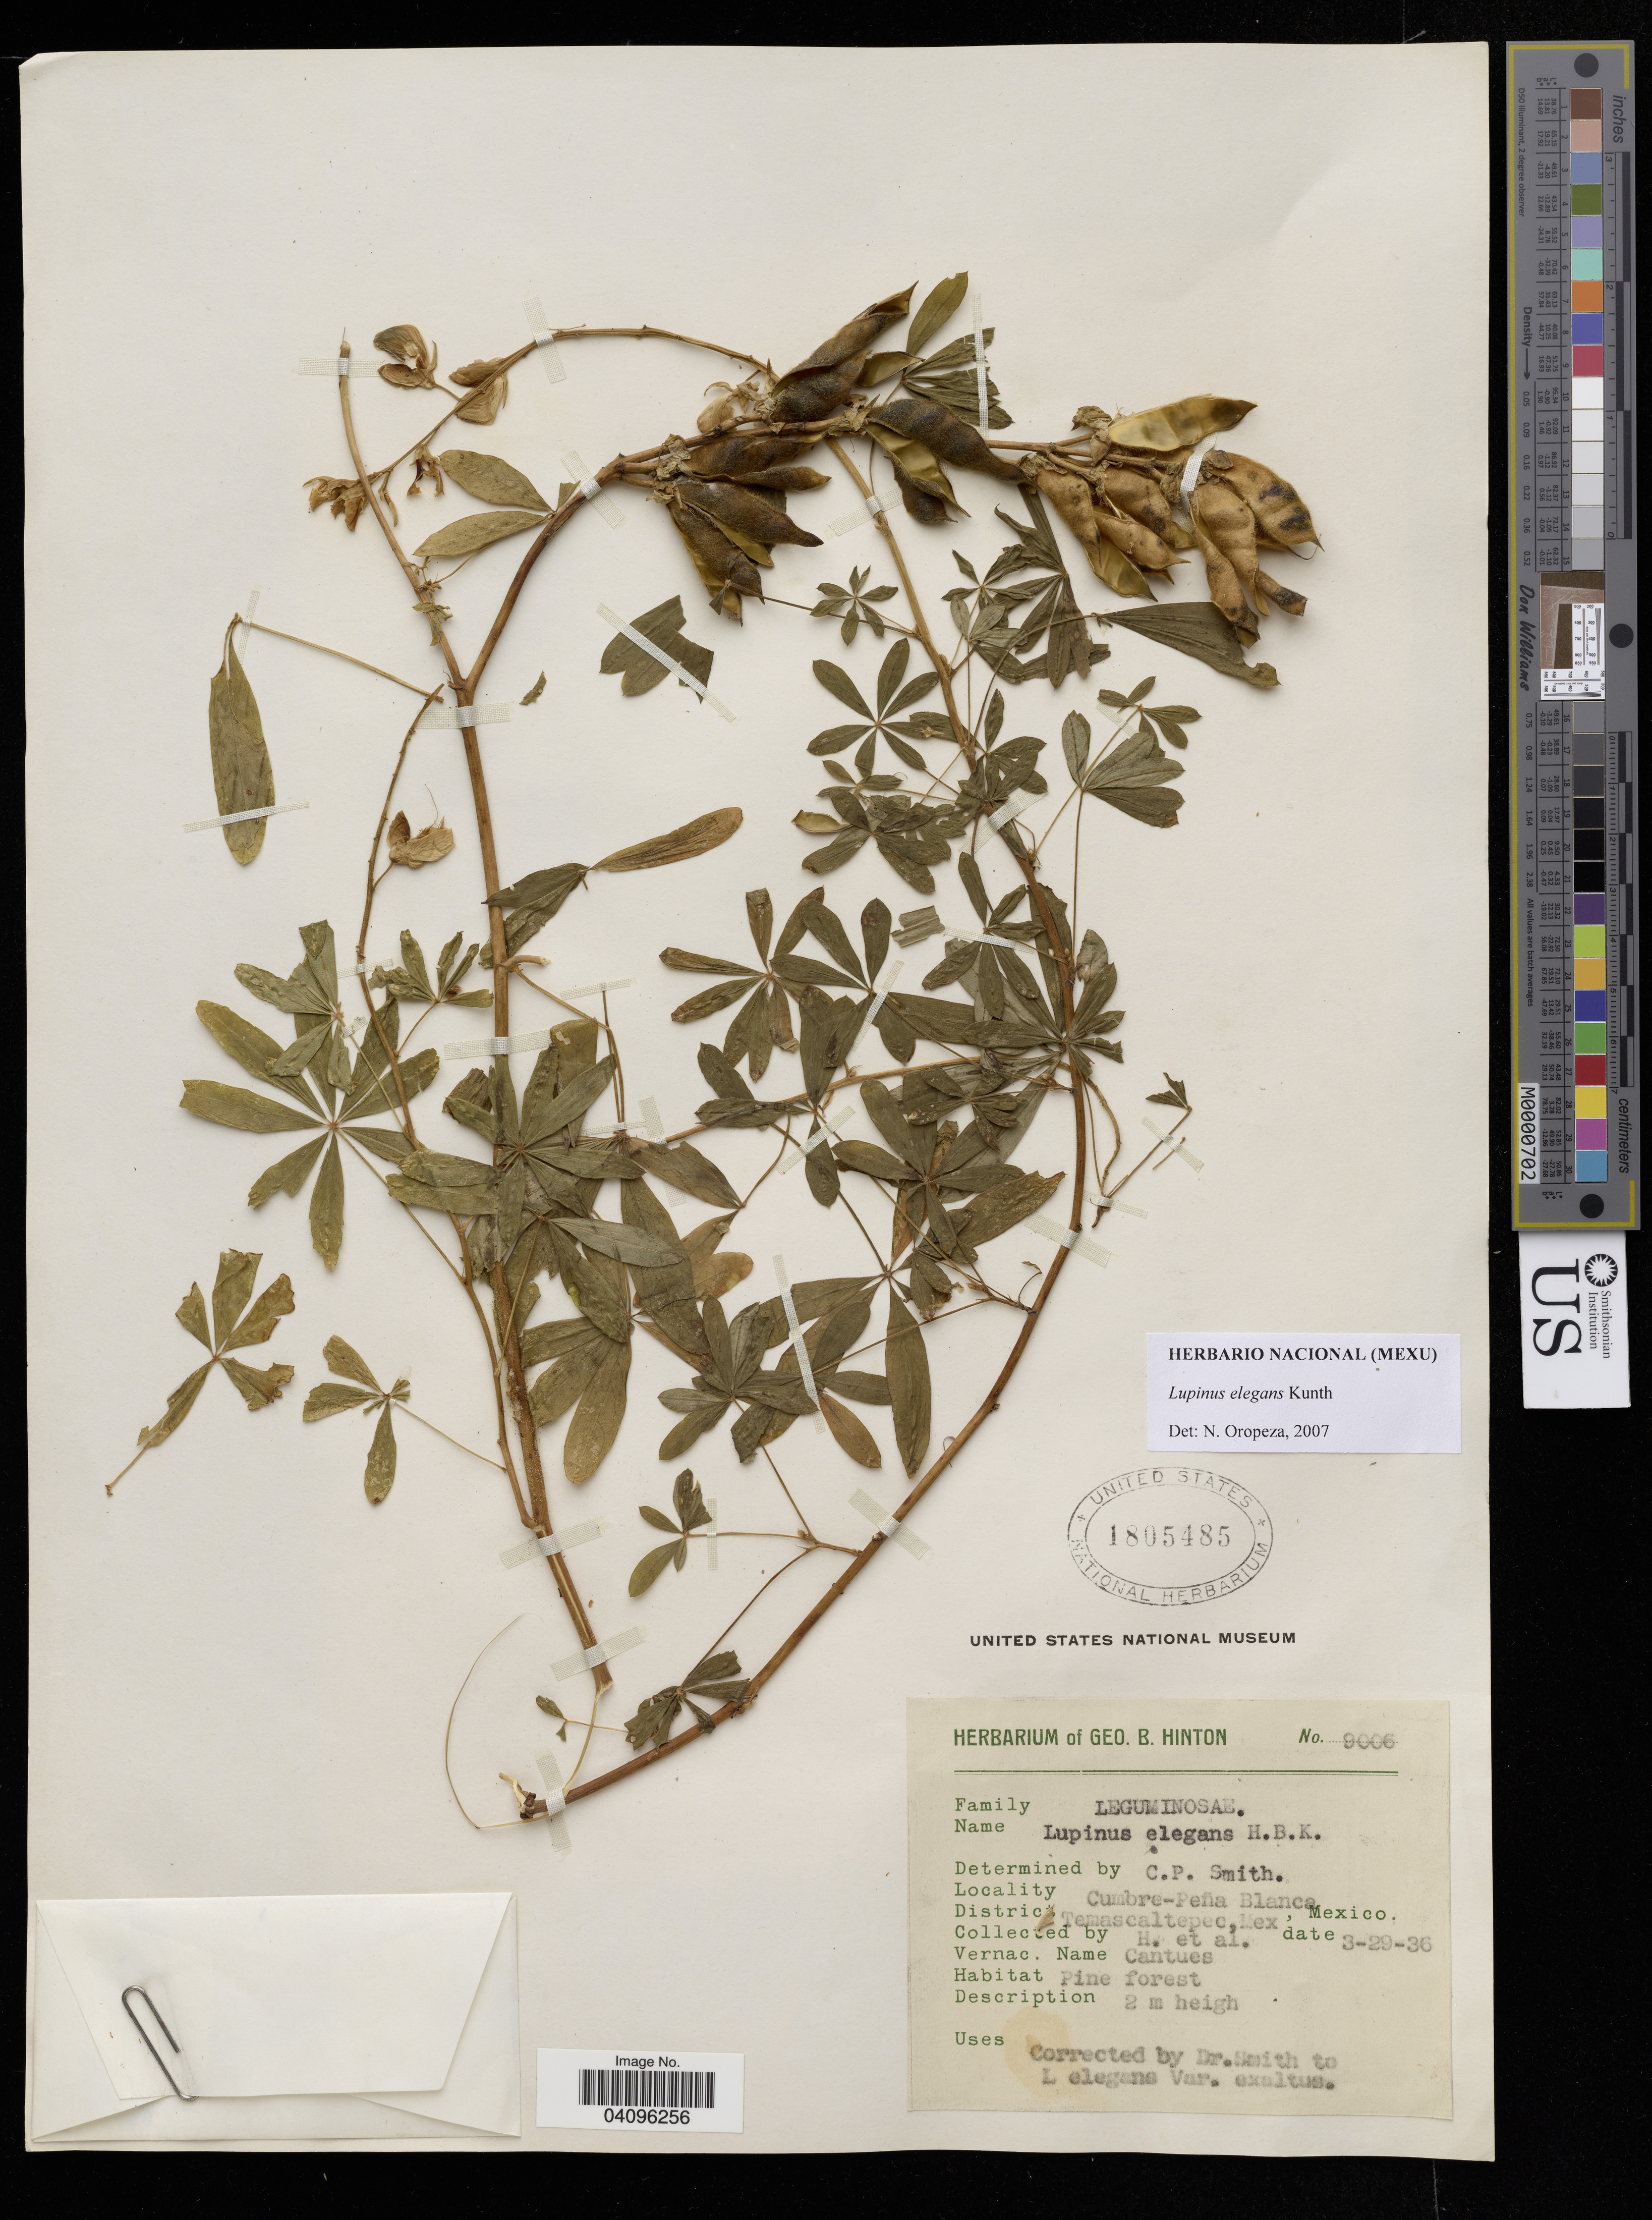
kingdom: Plantae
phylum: Tracheophyta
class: Magnoliopsida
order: Fabales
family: Fabaceae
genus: Lupinus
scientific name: Lupinus elegans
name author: Kunth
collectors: -- Hinton & et al.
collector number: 9006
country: Mexico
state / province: México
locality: Cumbre-Peña Blanca. Temascaltepec.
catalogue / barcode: US 1895485